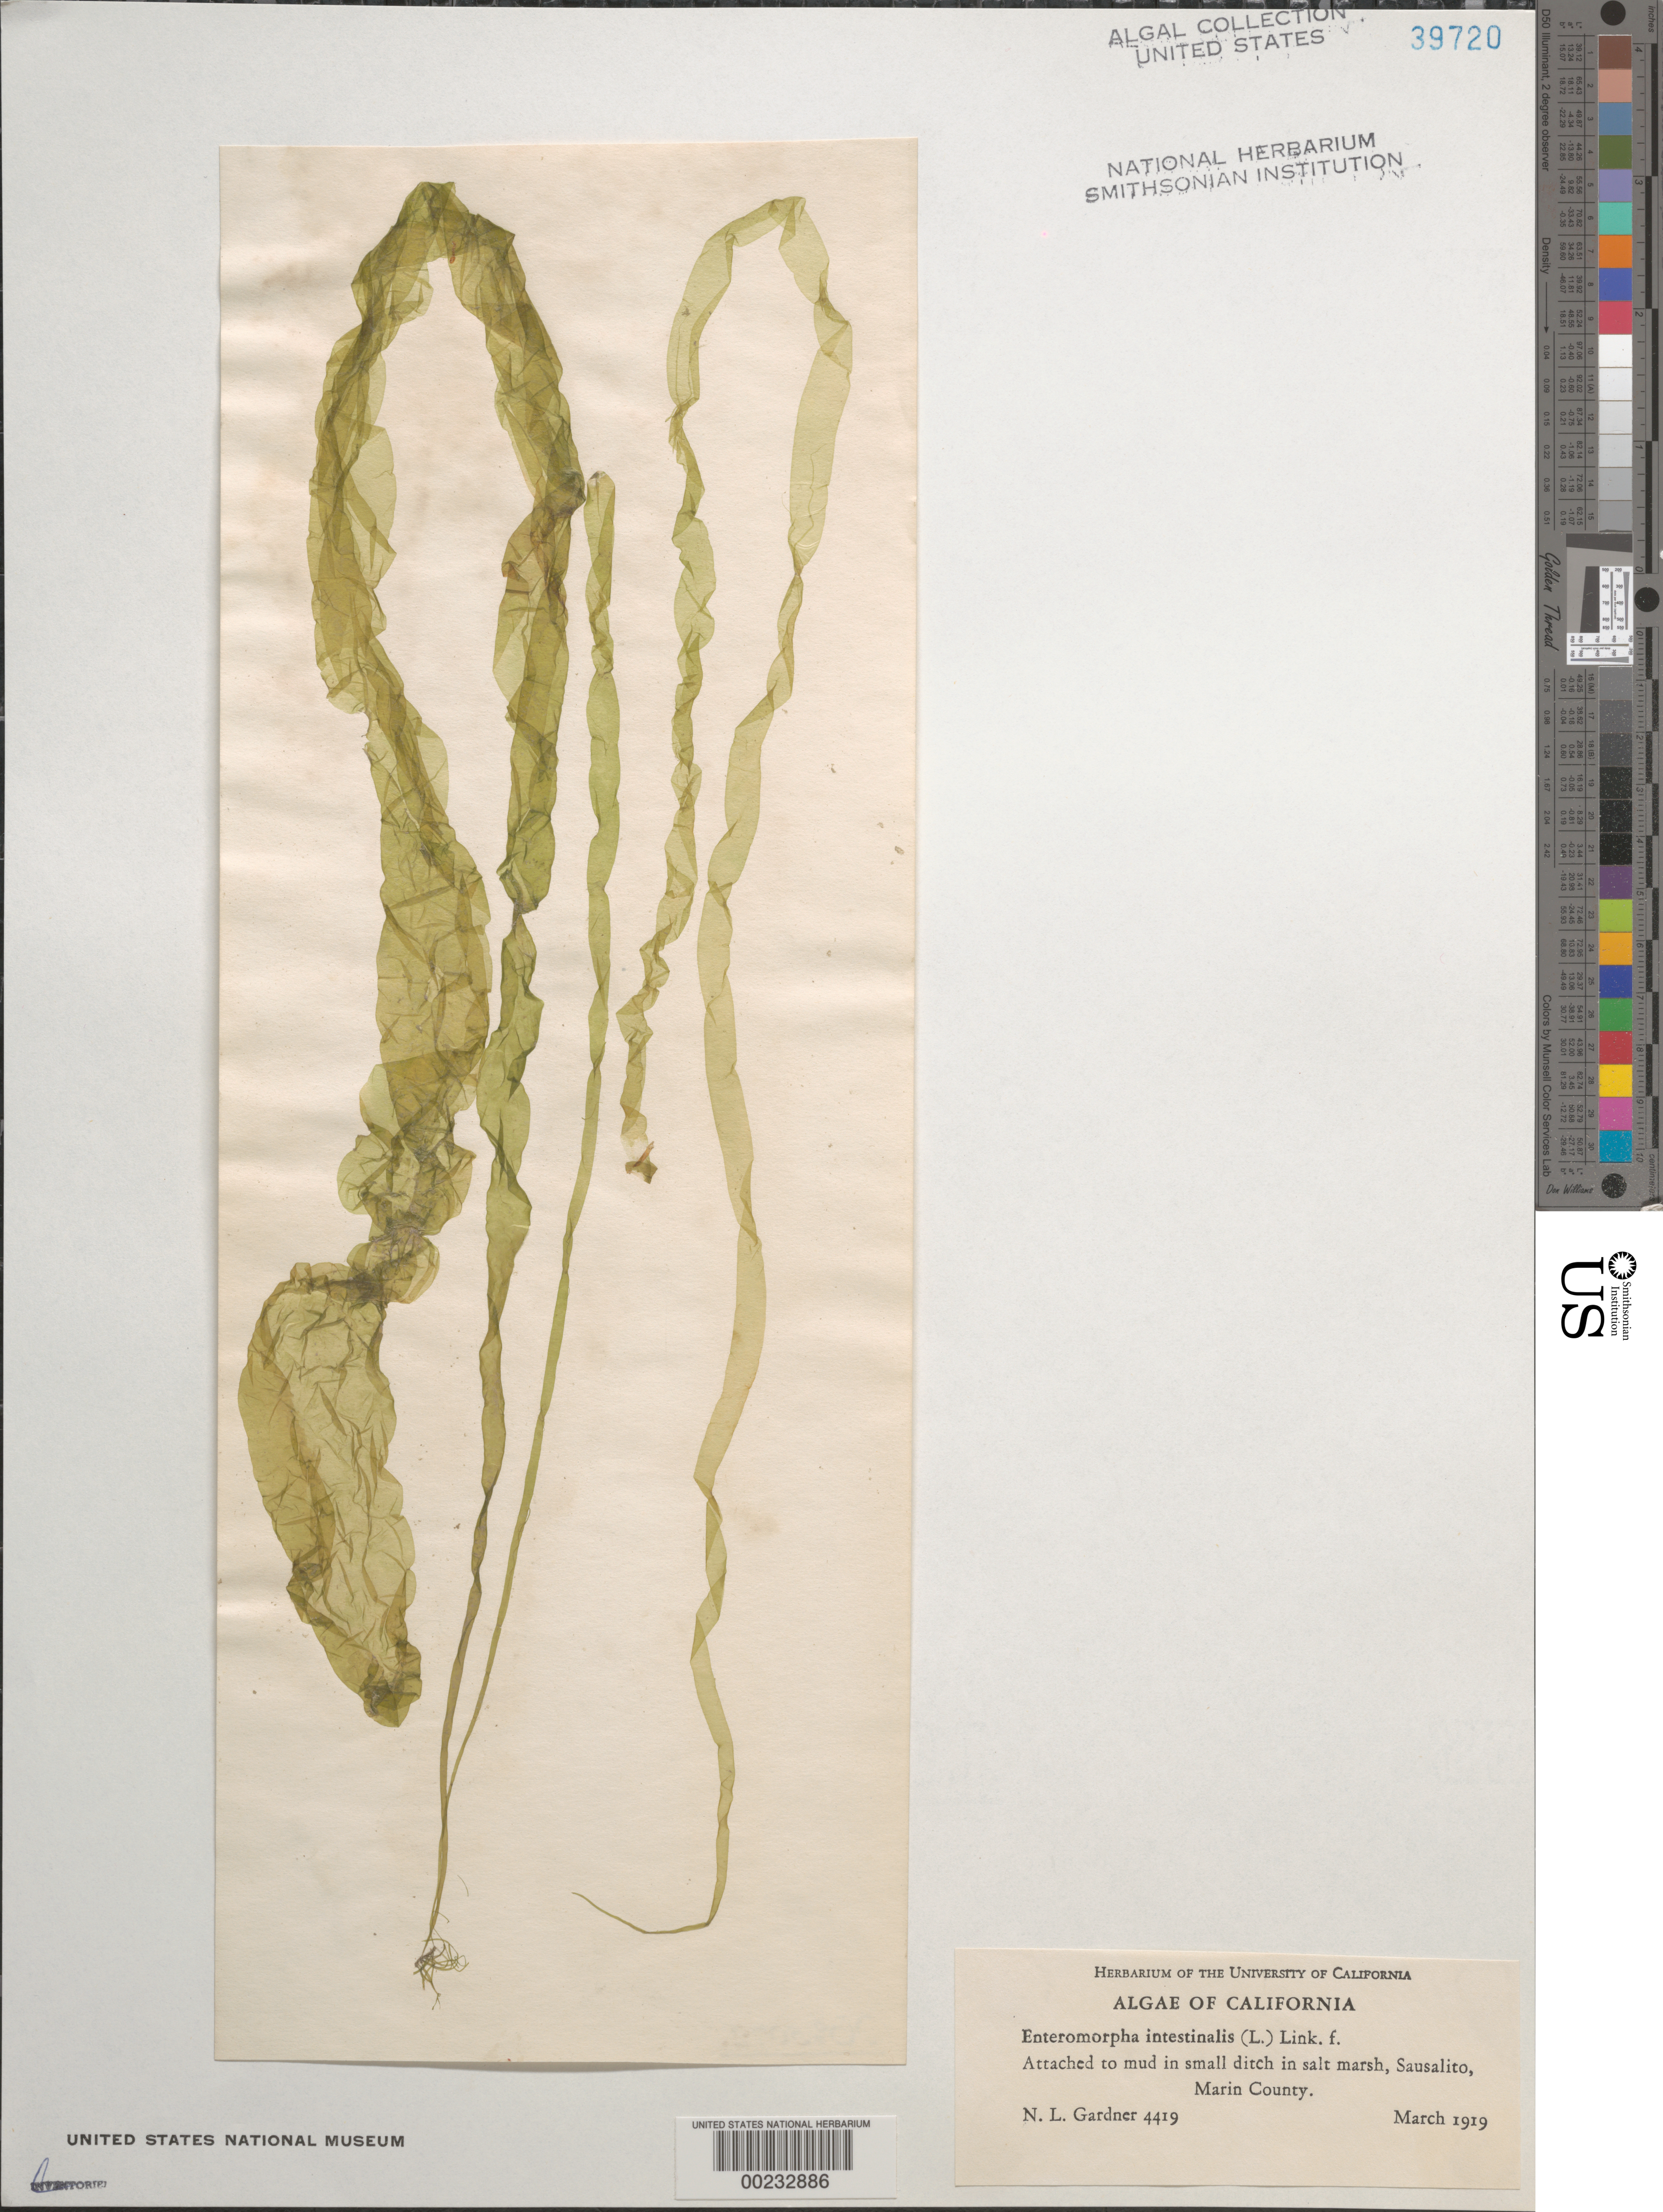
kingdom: Plantae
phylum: Chlorophyta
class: Ulvophyceae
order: Ulvales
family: Ulvaceae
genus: Ulva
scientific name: Ulva intestinalis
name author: L.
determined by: Algae name updating Project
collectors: N. Gardner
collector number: NLG 4419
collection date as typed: Mar 1919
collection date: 1919-03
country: United States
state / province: California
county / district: Marin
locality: Sausalito, salt marsh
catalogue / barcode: US 39720